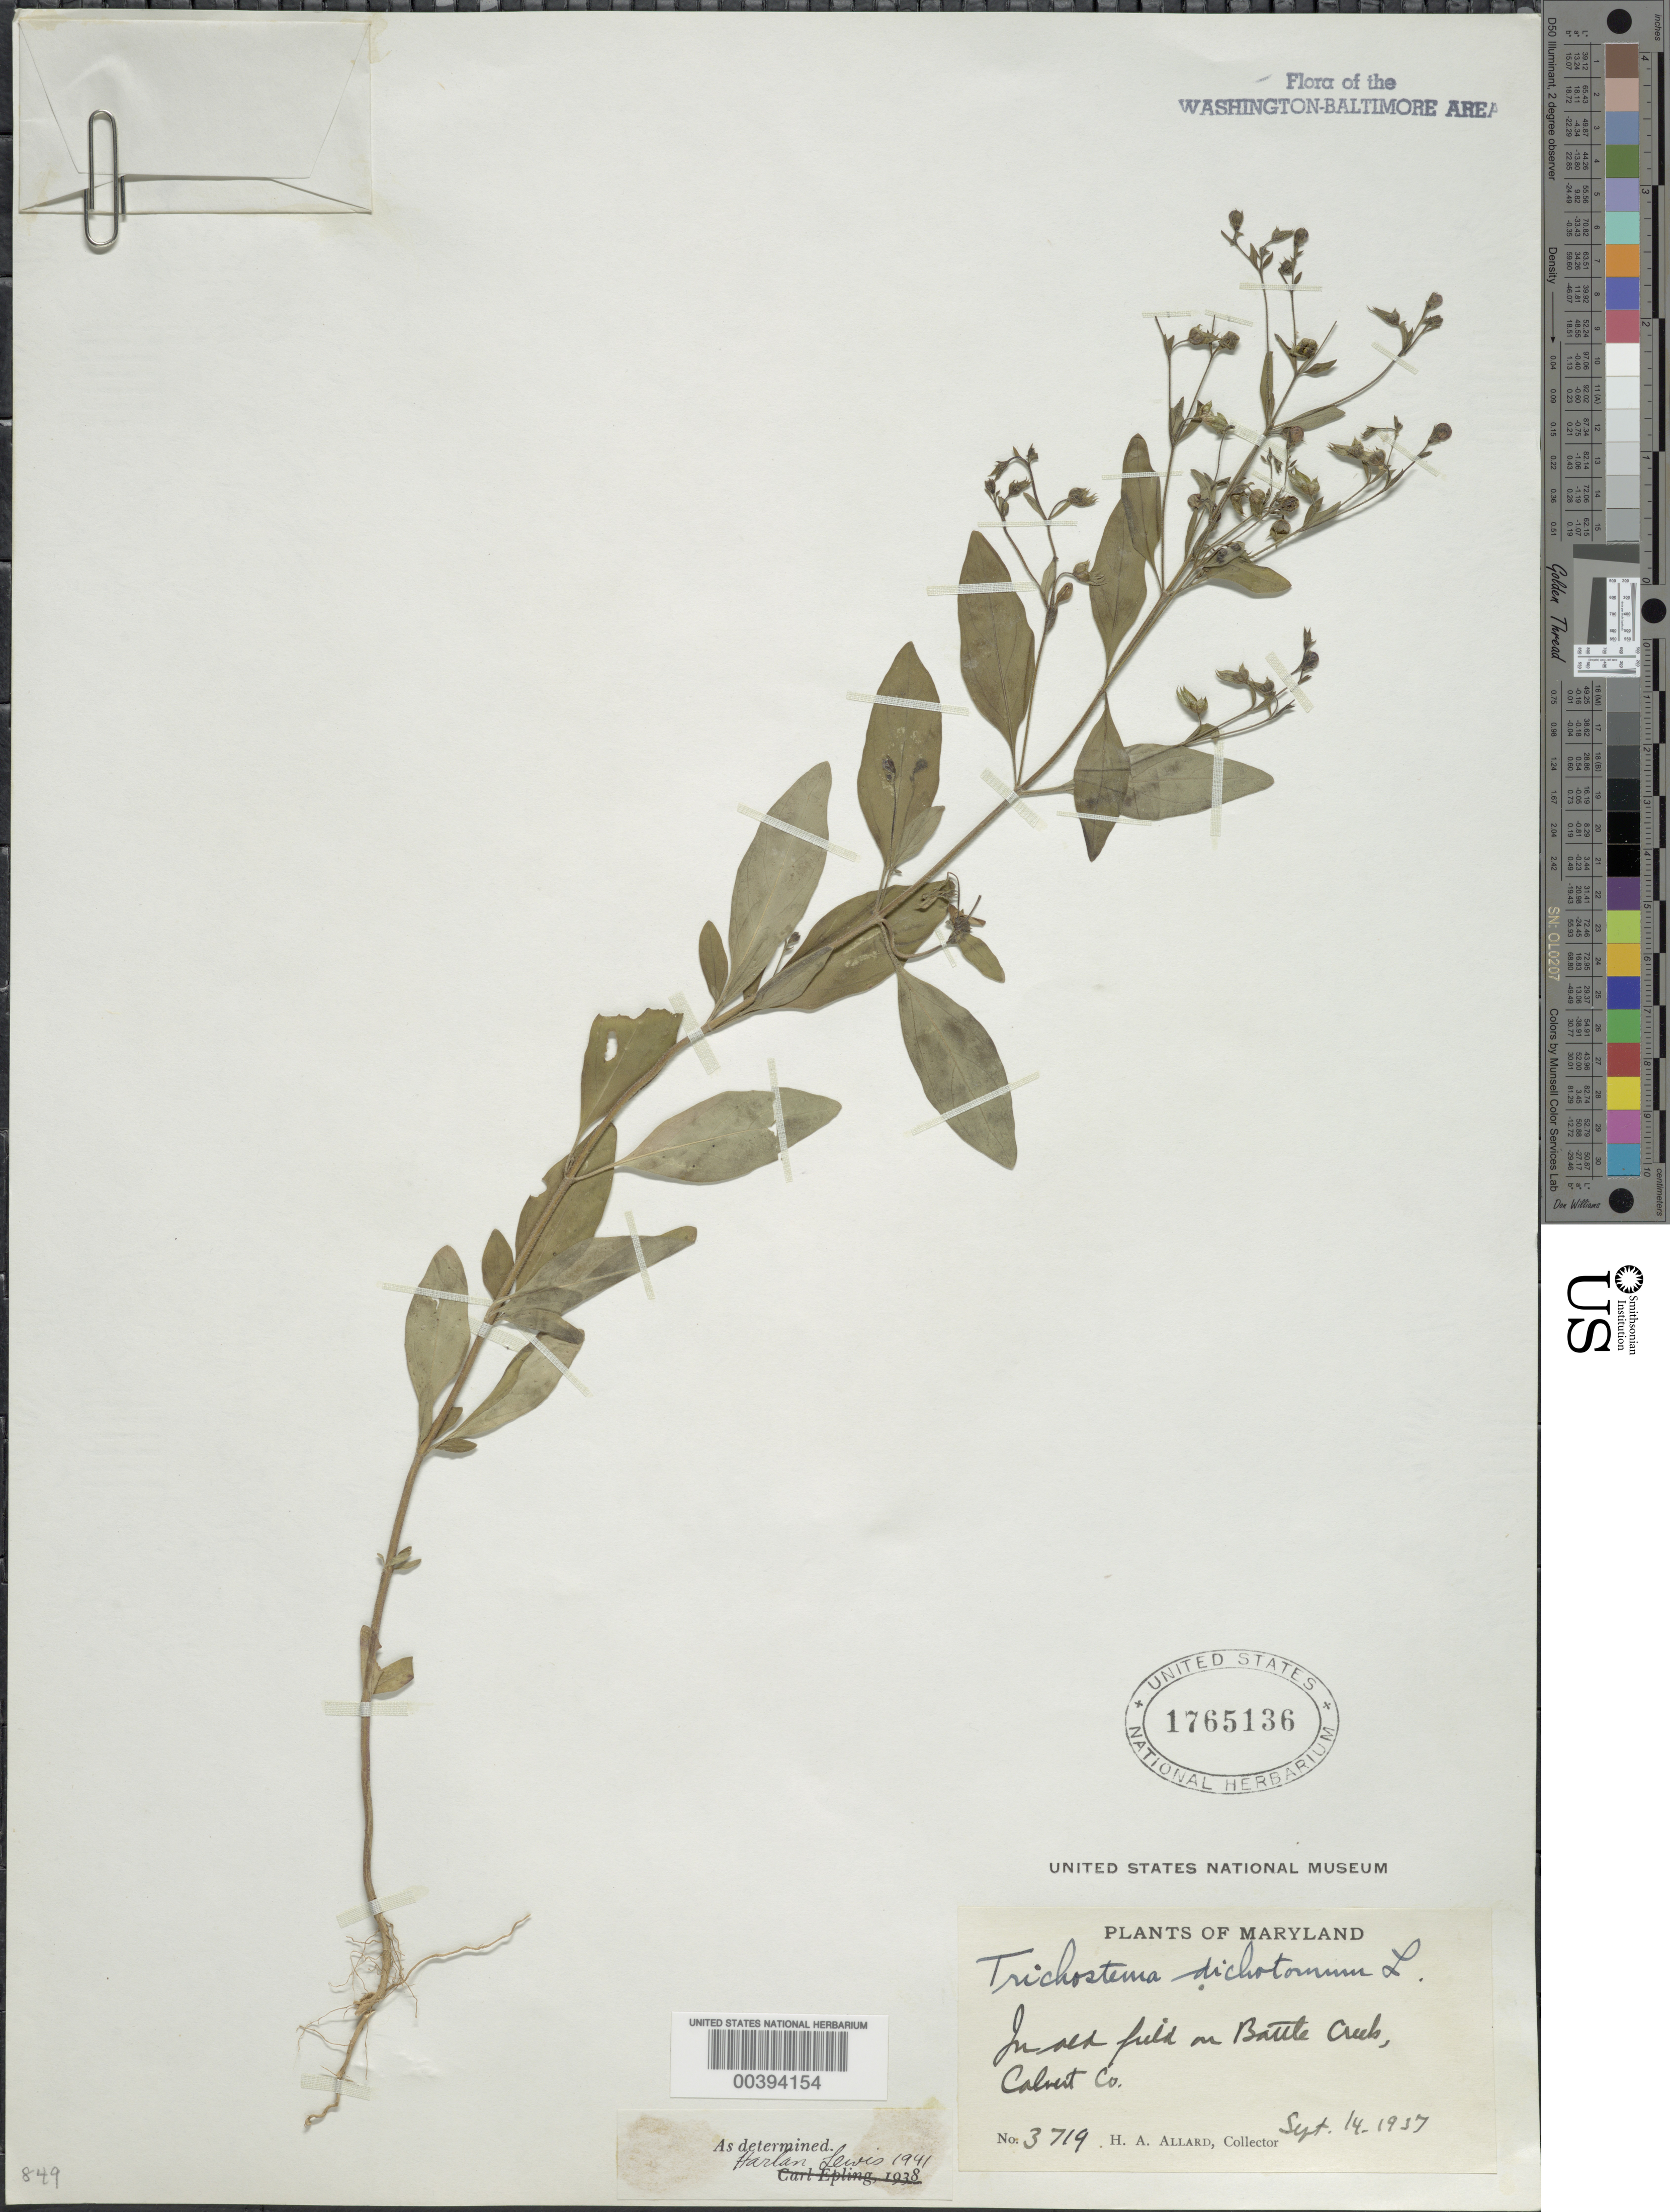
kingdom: Plantae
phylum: Tracheophyta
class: Magnoliopsida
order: Lamiales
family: Lamiaceae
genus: Trichostema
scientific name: Trichostema dichotomum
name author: L.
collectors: H. A. Allard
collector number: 3719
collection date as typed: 14 Sep 1937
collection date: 1937-09-14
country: United States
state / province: Maryland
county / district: Calvert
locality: Battle Creek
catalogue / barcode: US 1765136